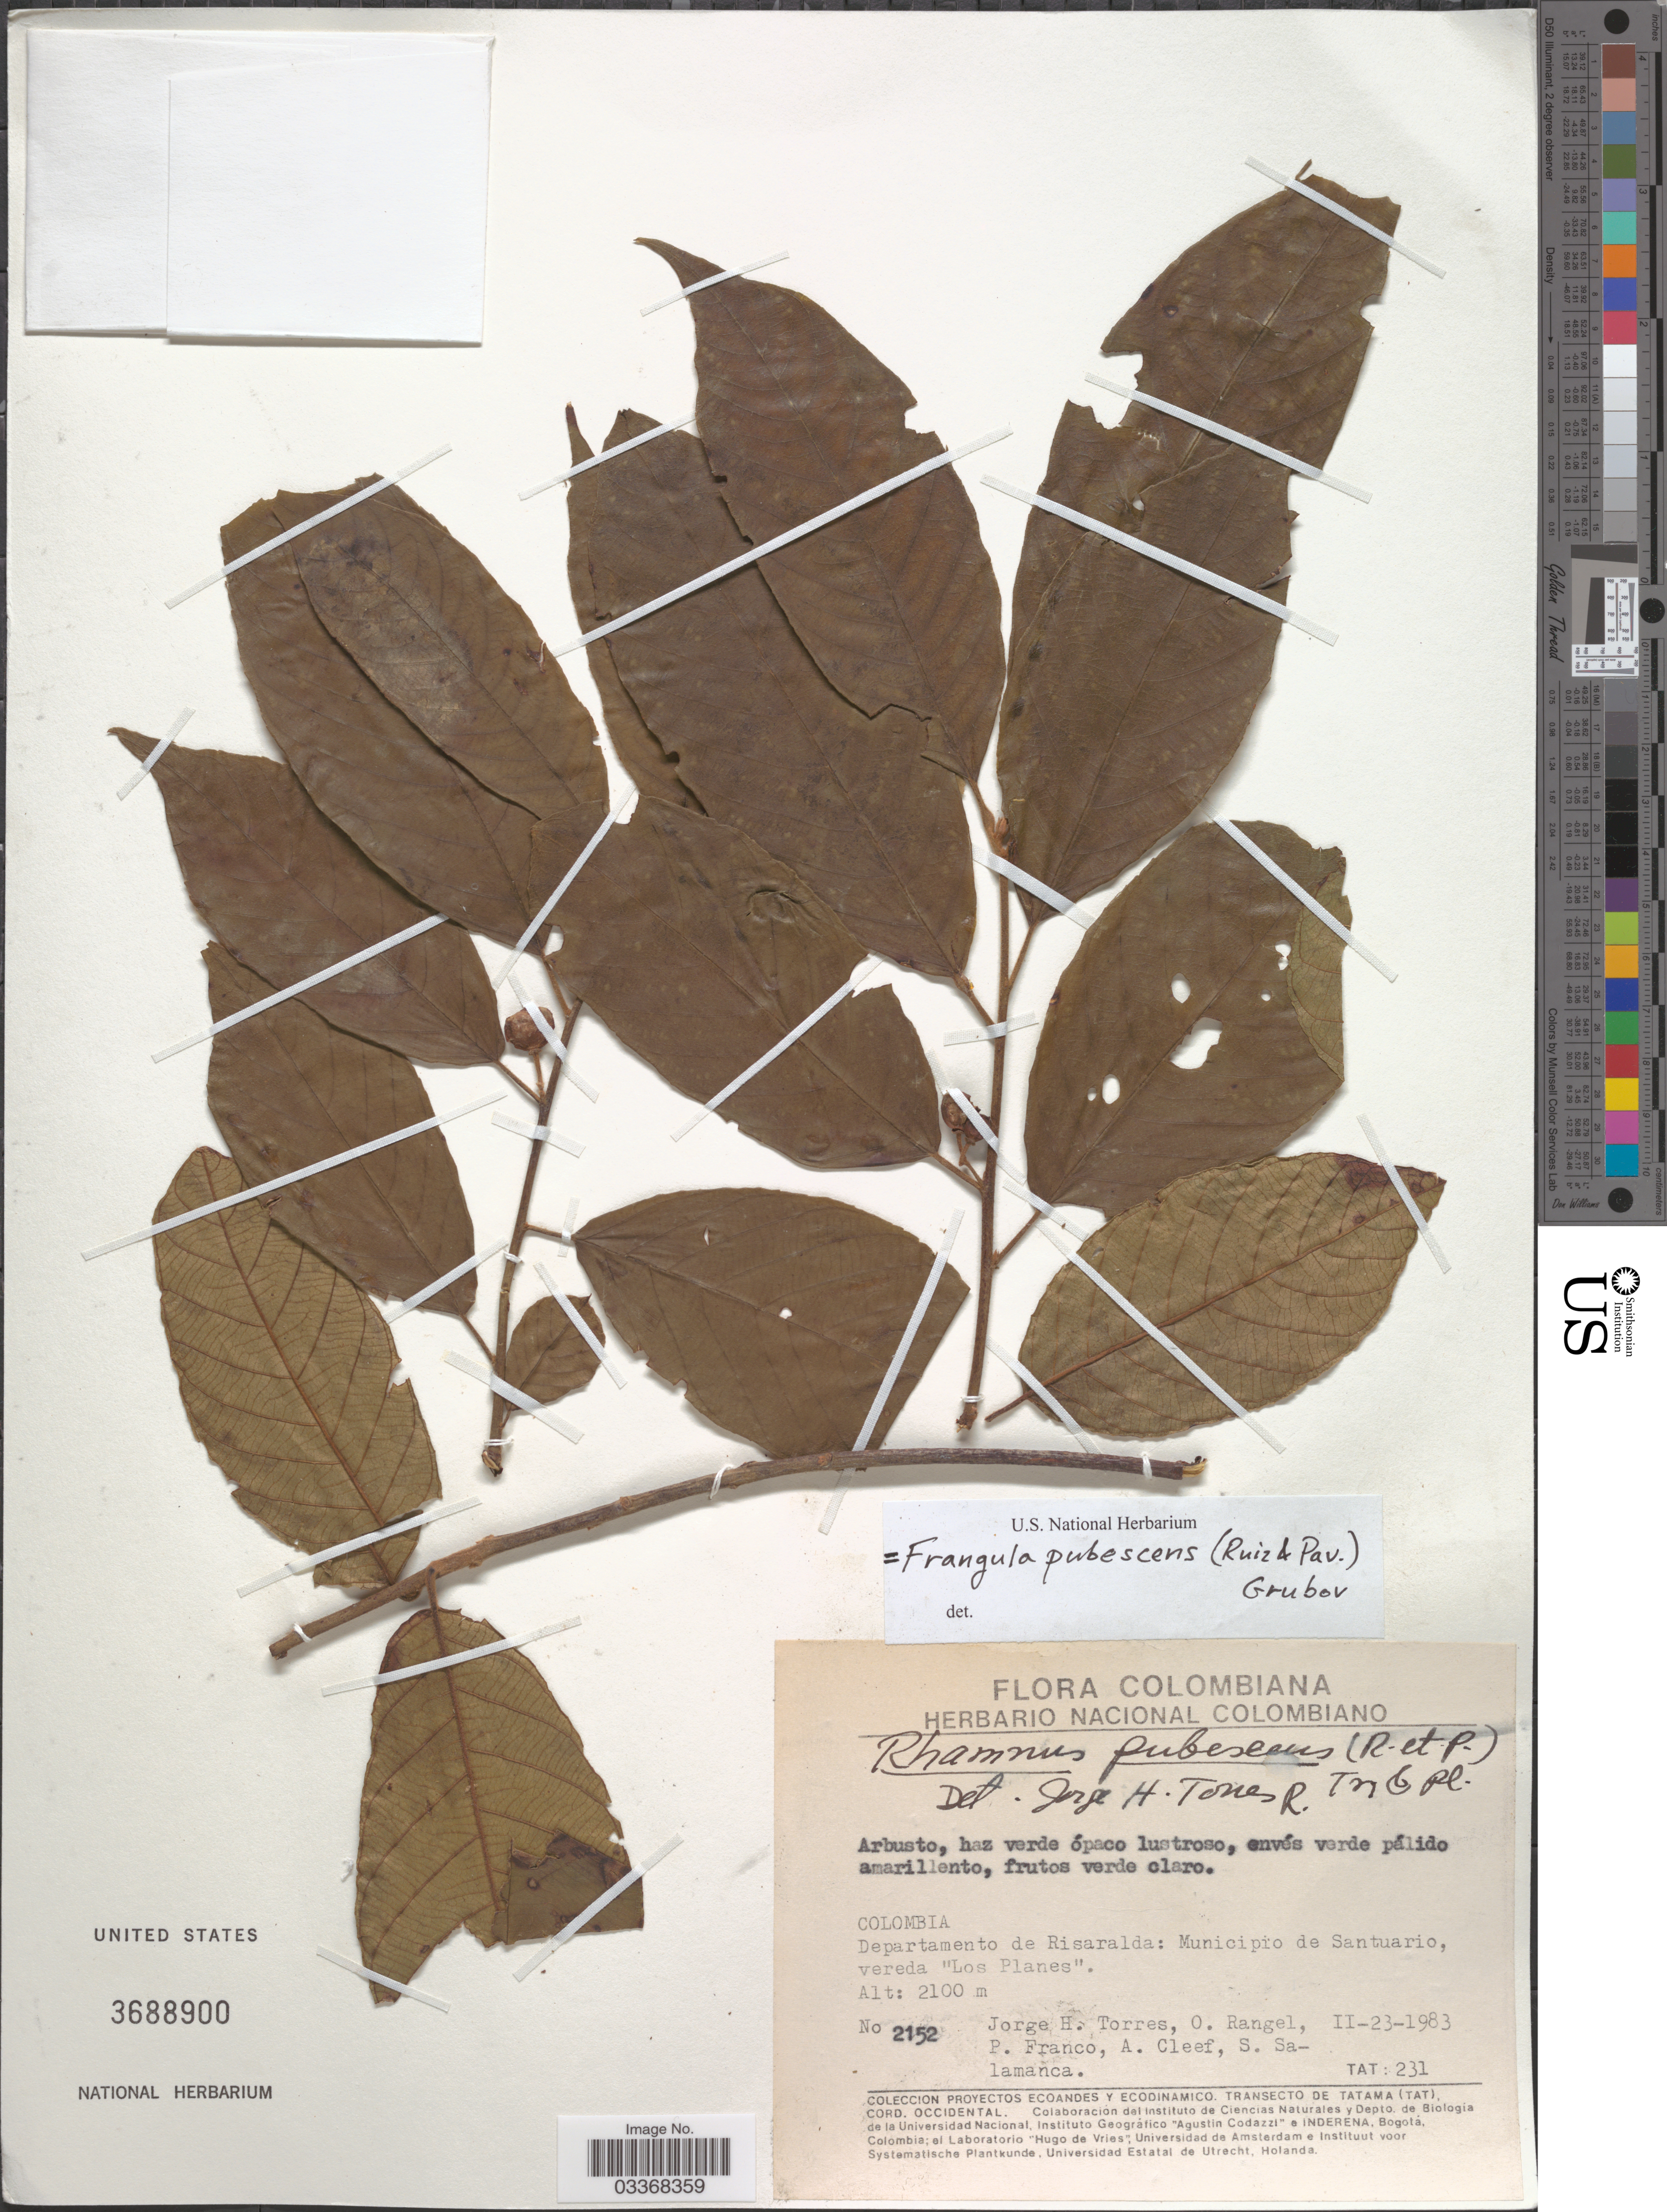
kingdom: Plantae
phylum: Tracheophyta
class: Magnoliopsida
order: Rosales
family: Rhamnaceae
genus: Frangula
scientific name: Frangula pubescens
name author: (Ruiz & Pav.) Grubov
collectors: J. H. Torres, O. Rangel, P. Franco, A. M. Cleef & S. Salamanca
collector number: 2152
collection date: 1983-02-23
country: Colombia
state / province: Risaralda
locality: Departamento de Risaralda: Municipio de Santuario, vereda "Los Planes".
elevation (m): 2100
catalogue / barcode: US 3688900